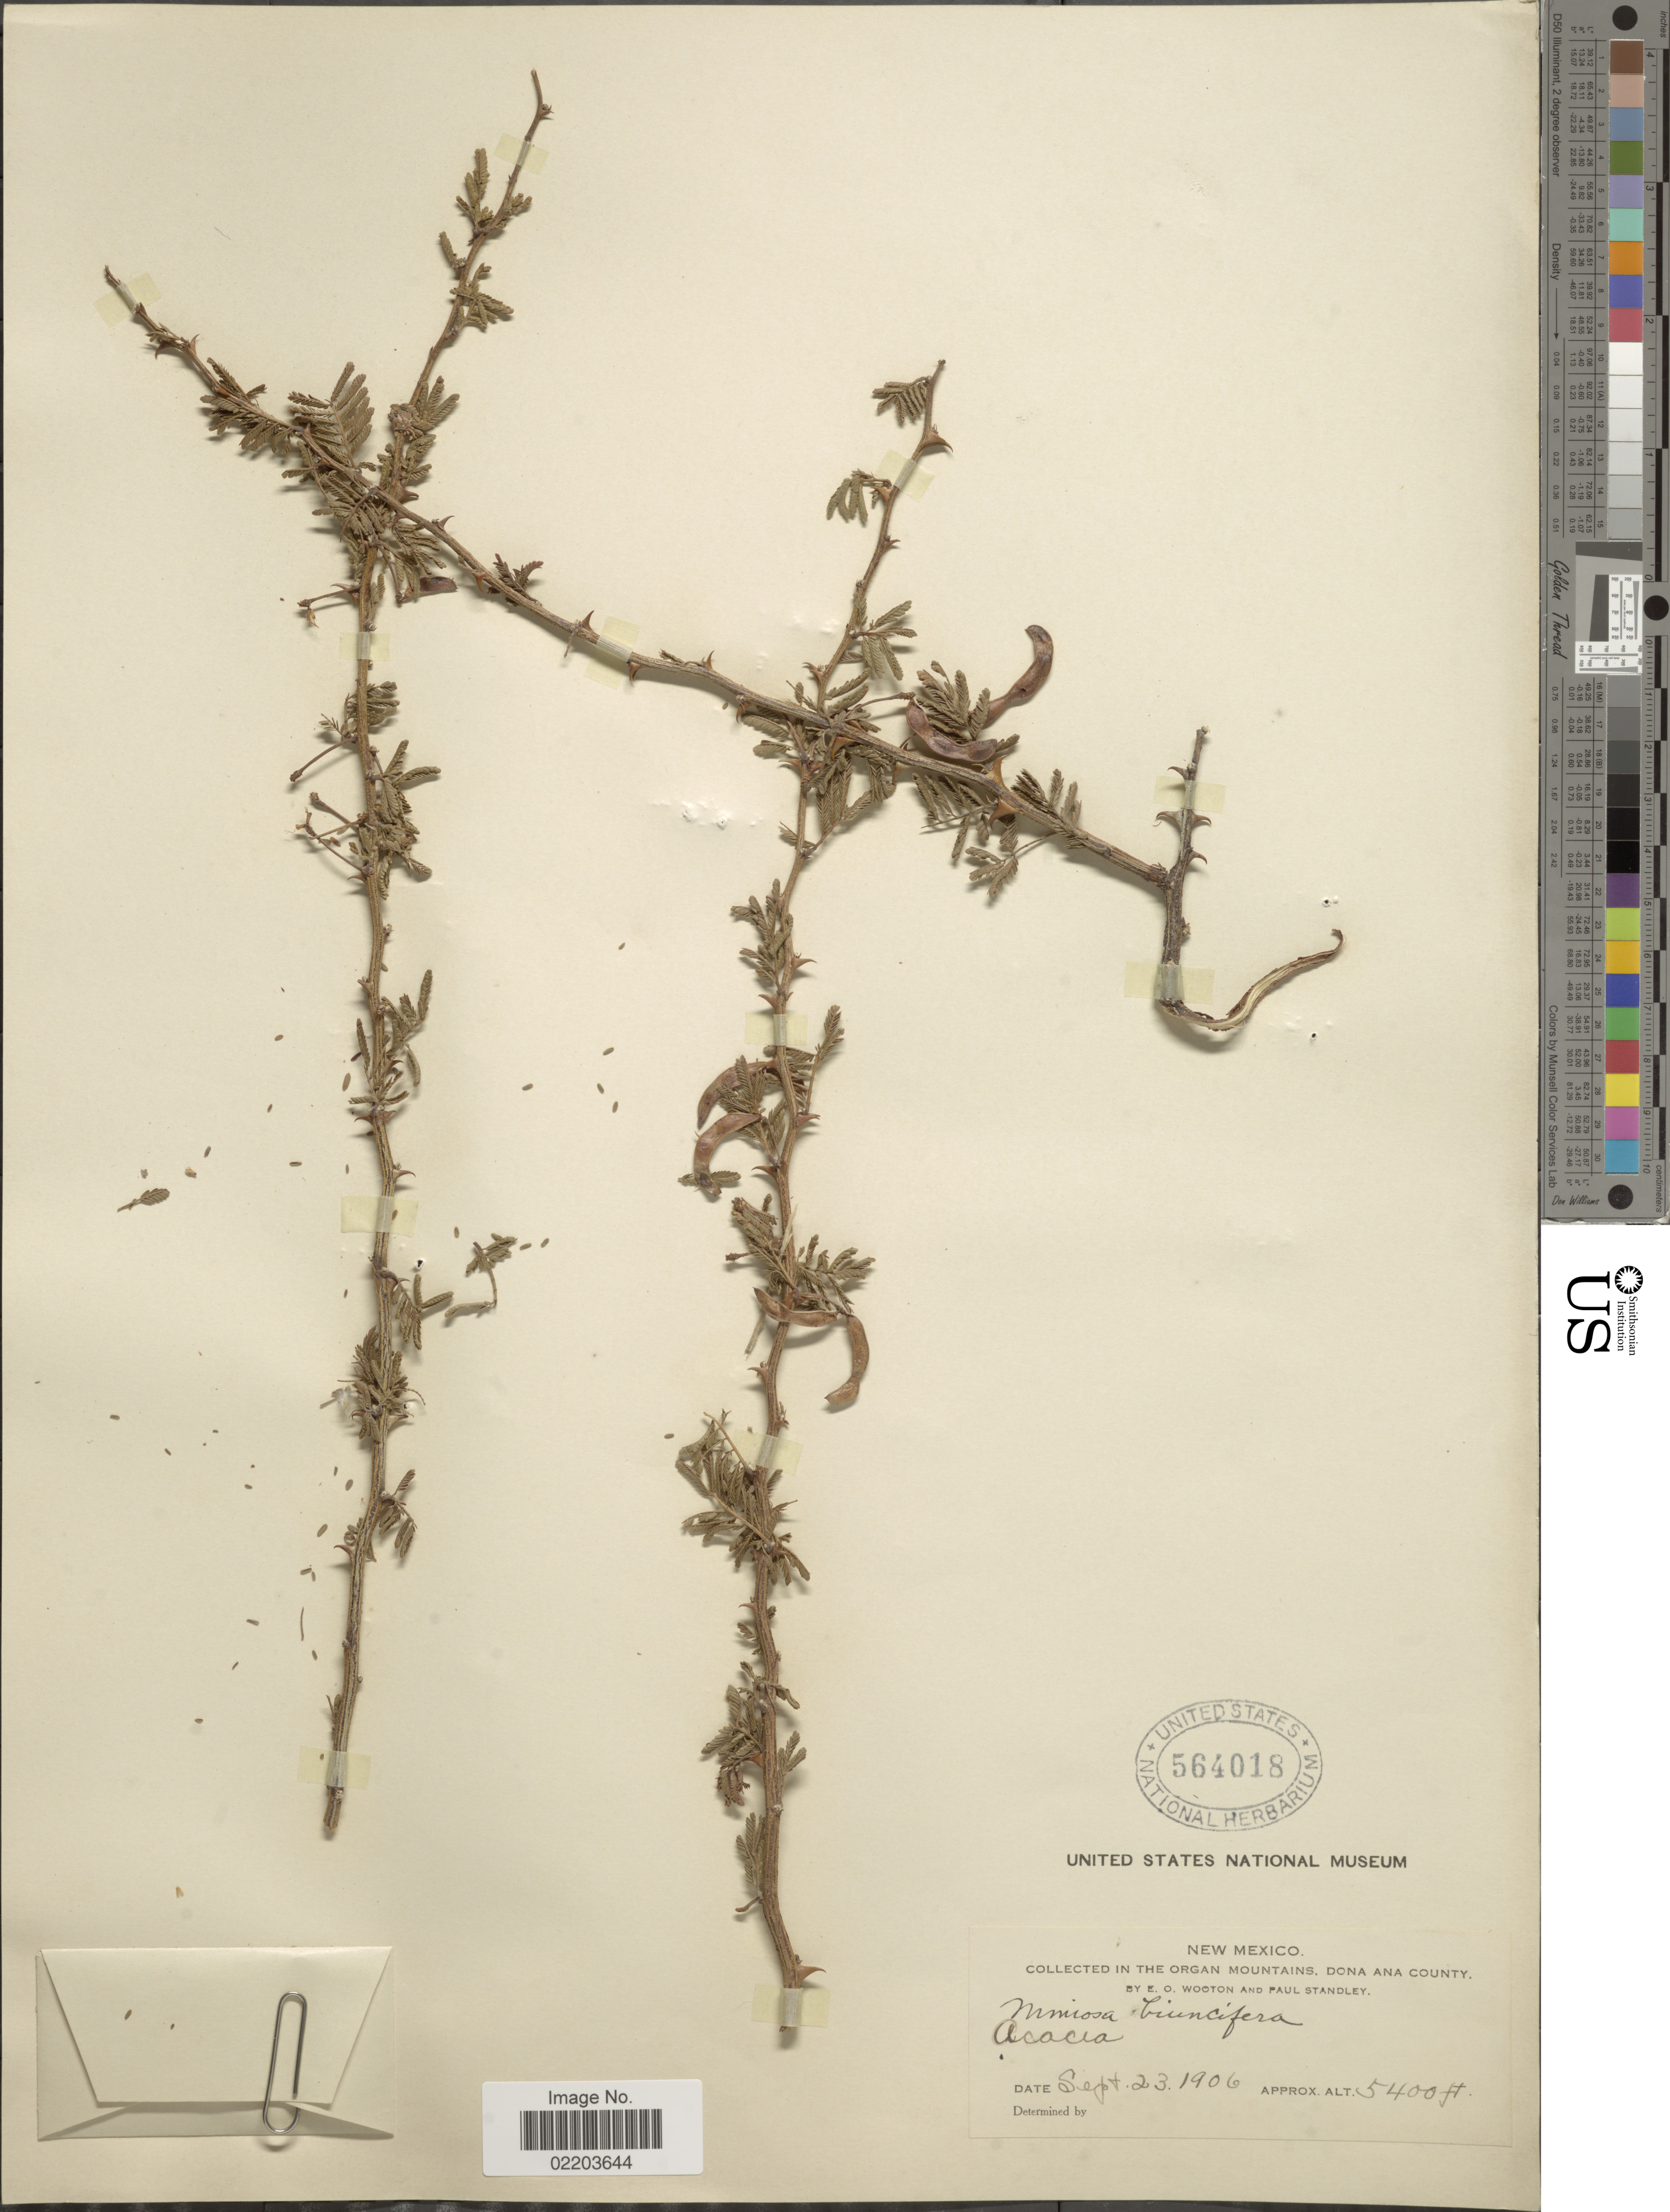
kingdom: Plantae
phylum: Tracheophyta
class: Magnoliopsida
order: Fabales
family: Fabaceae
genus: Mimosa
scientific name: Mimosa biuncifera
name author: Benth.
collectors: E. O. Wooton & P. C. Standley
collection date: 1906-09-23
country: United States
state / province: New Mexico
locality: In The Organ Mountains, Dona Ana County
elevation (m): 1646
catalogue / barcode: US 564018